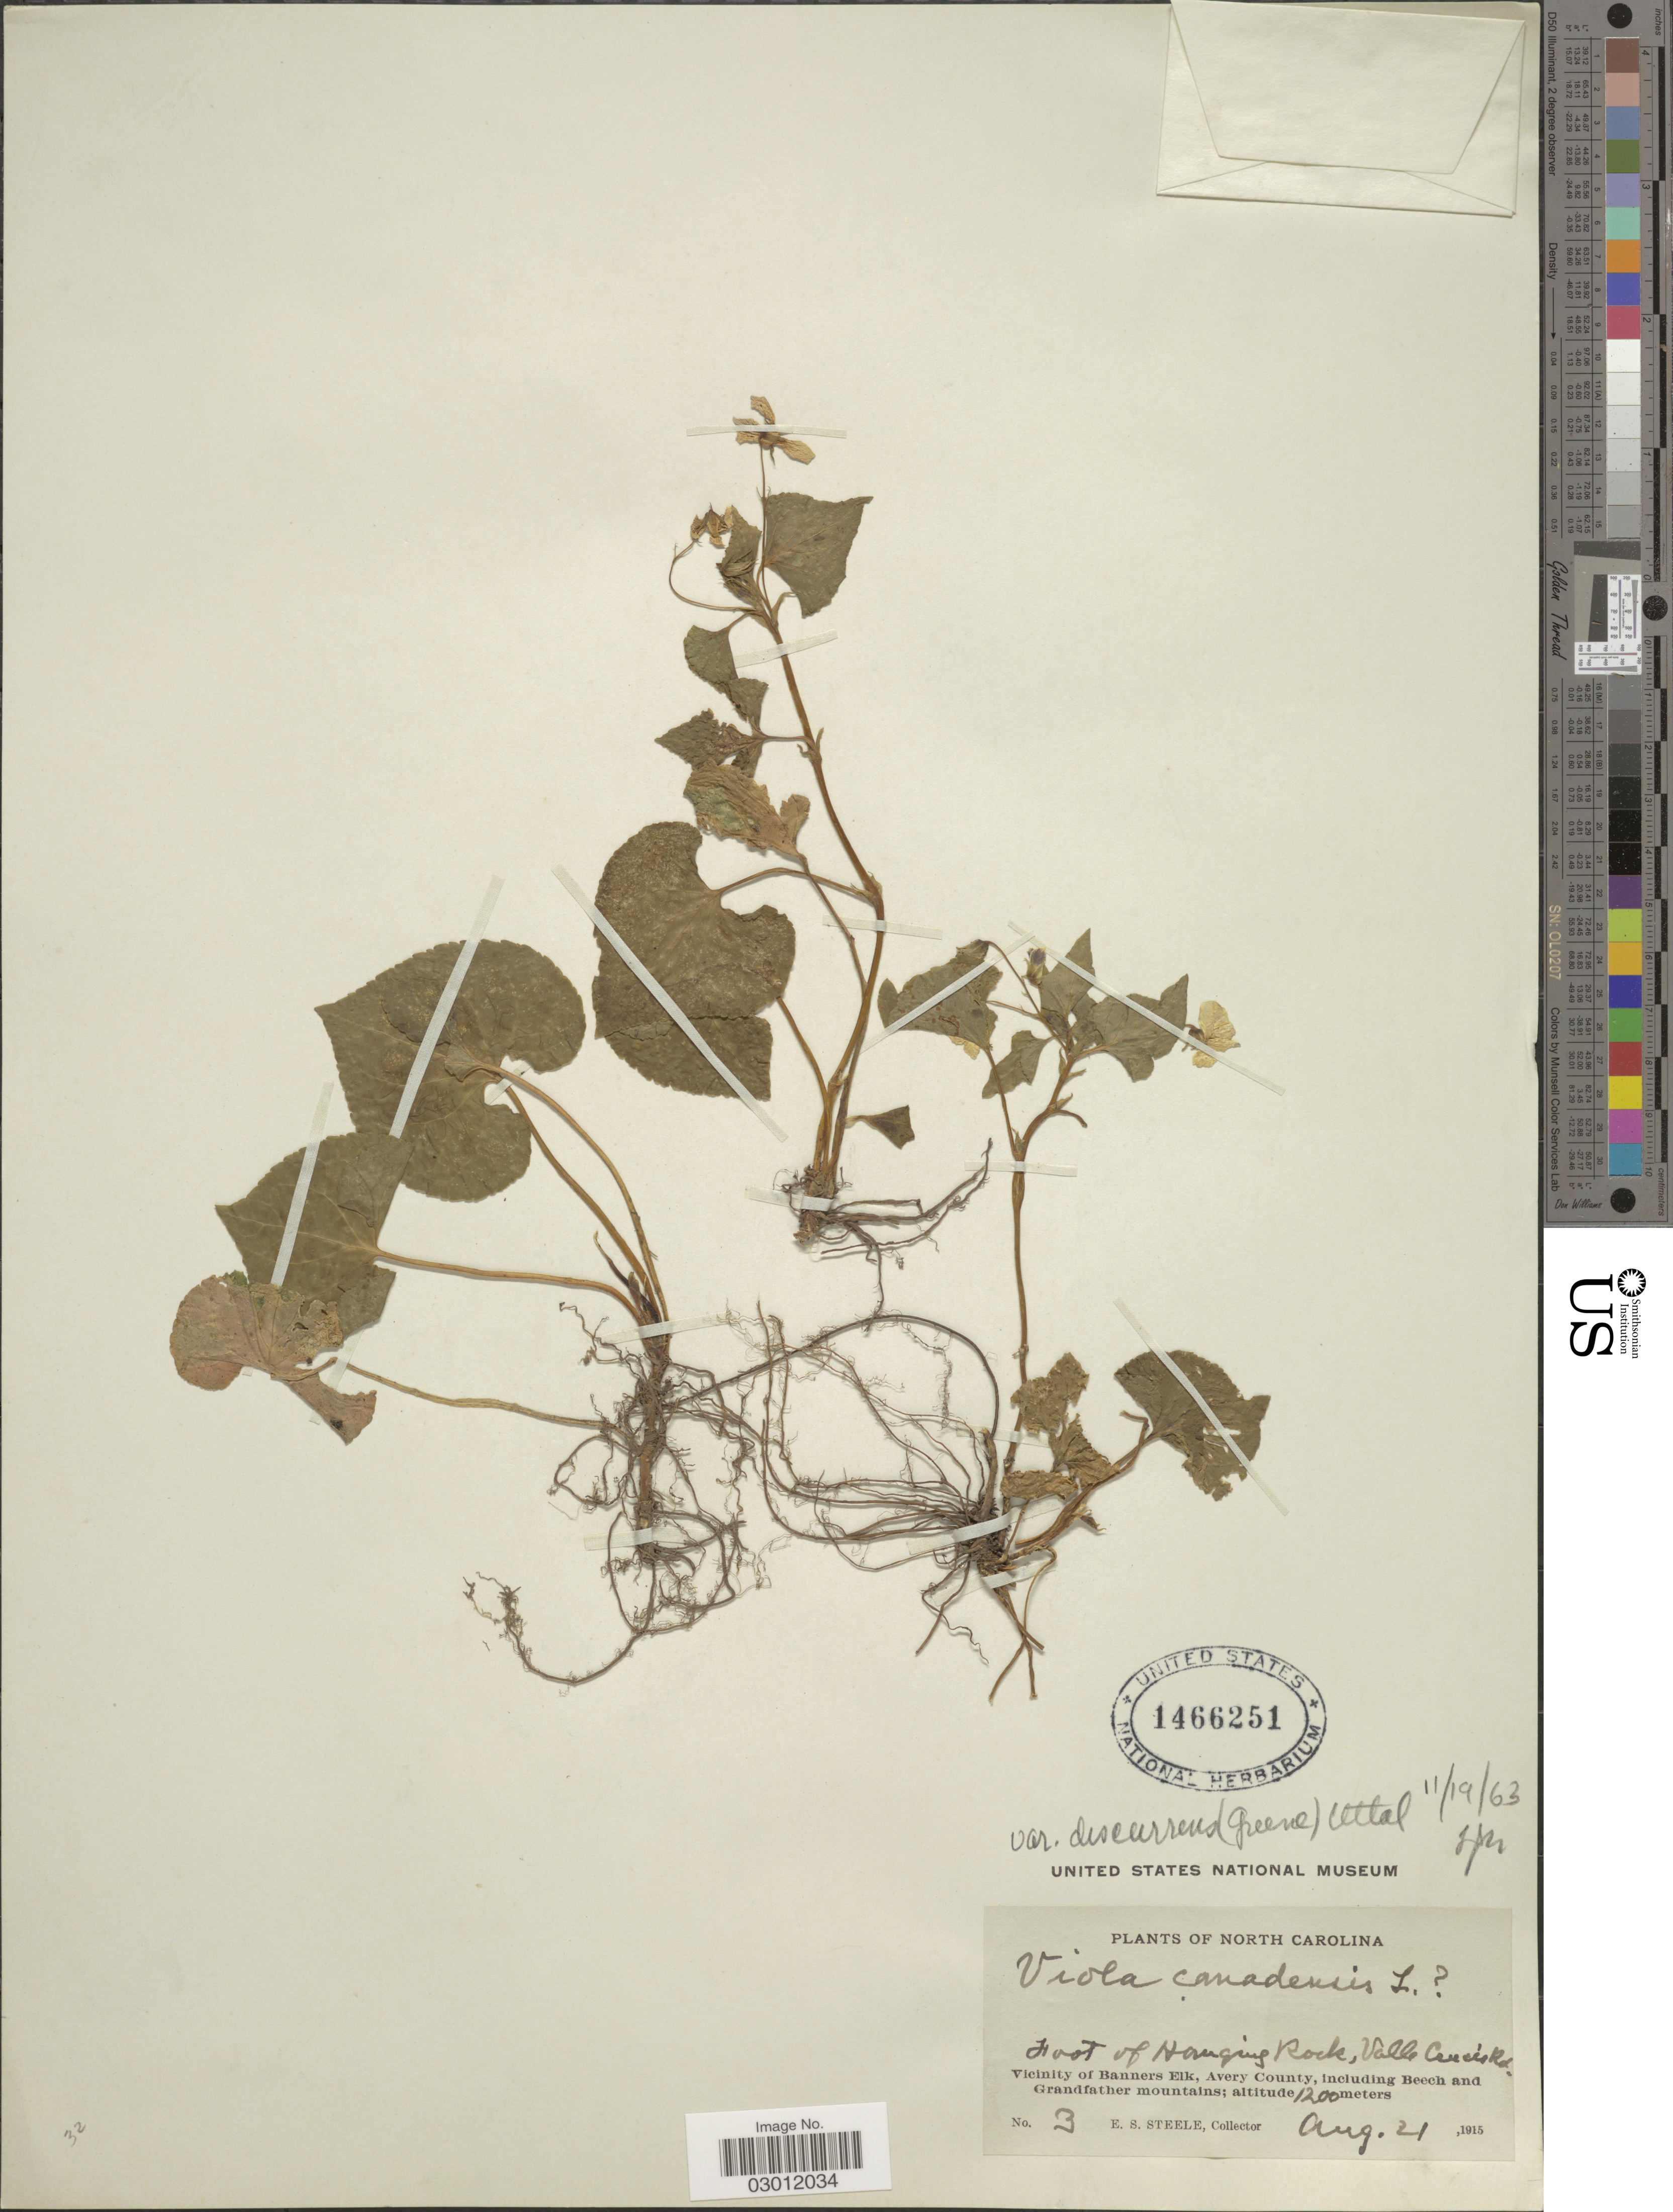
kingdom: Plantae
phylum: Tracheophyta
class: Magnoliopsida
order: Malpighiales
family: Violaceae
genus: Viola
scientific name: Viola canadensis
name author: L.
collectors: E. Steele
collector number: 3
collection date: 1915-08-21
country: United States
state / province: North Carolina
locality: Foot of Hanging Rock, Valle Crucis Rd. Vicinity of Banners Elk, Avery County, including Beech and Grandfather mountains.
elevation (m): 1200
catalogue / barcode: US 1466251